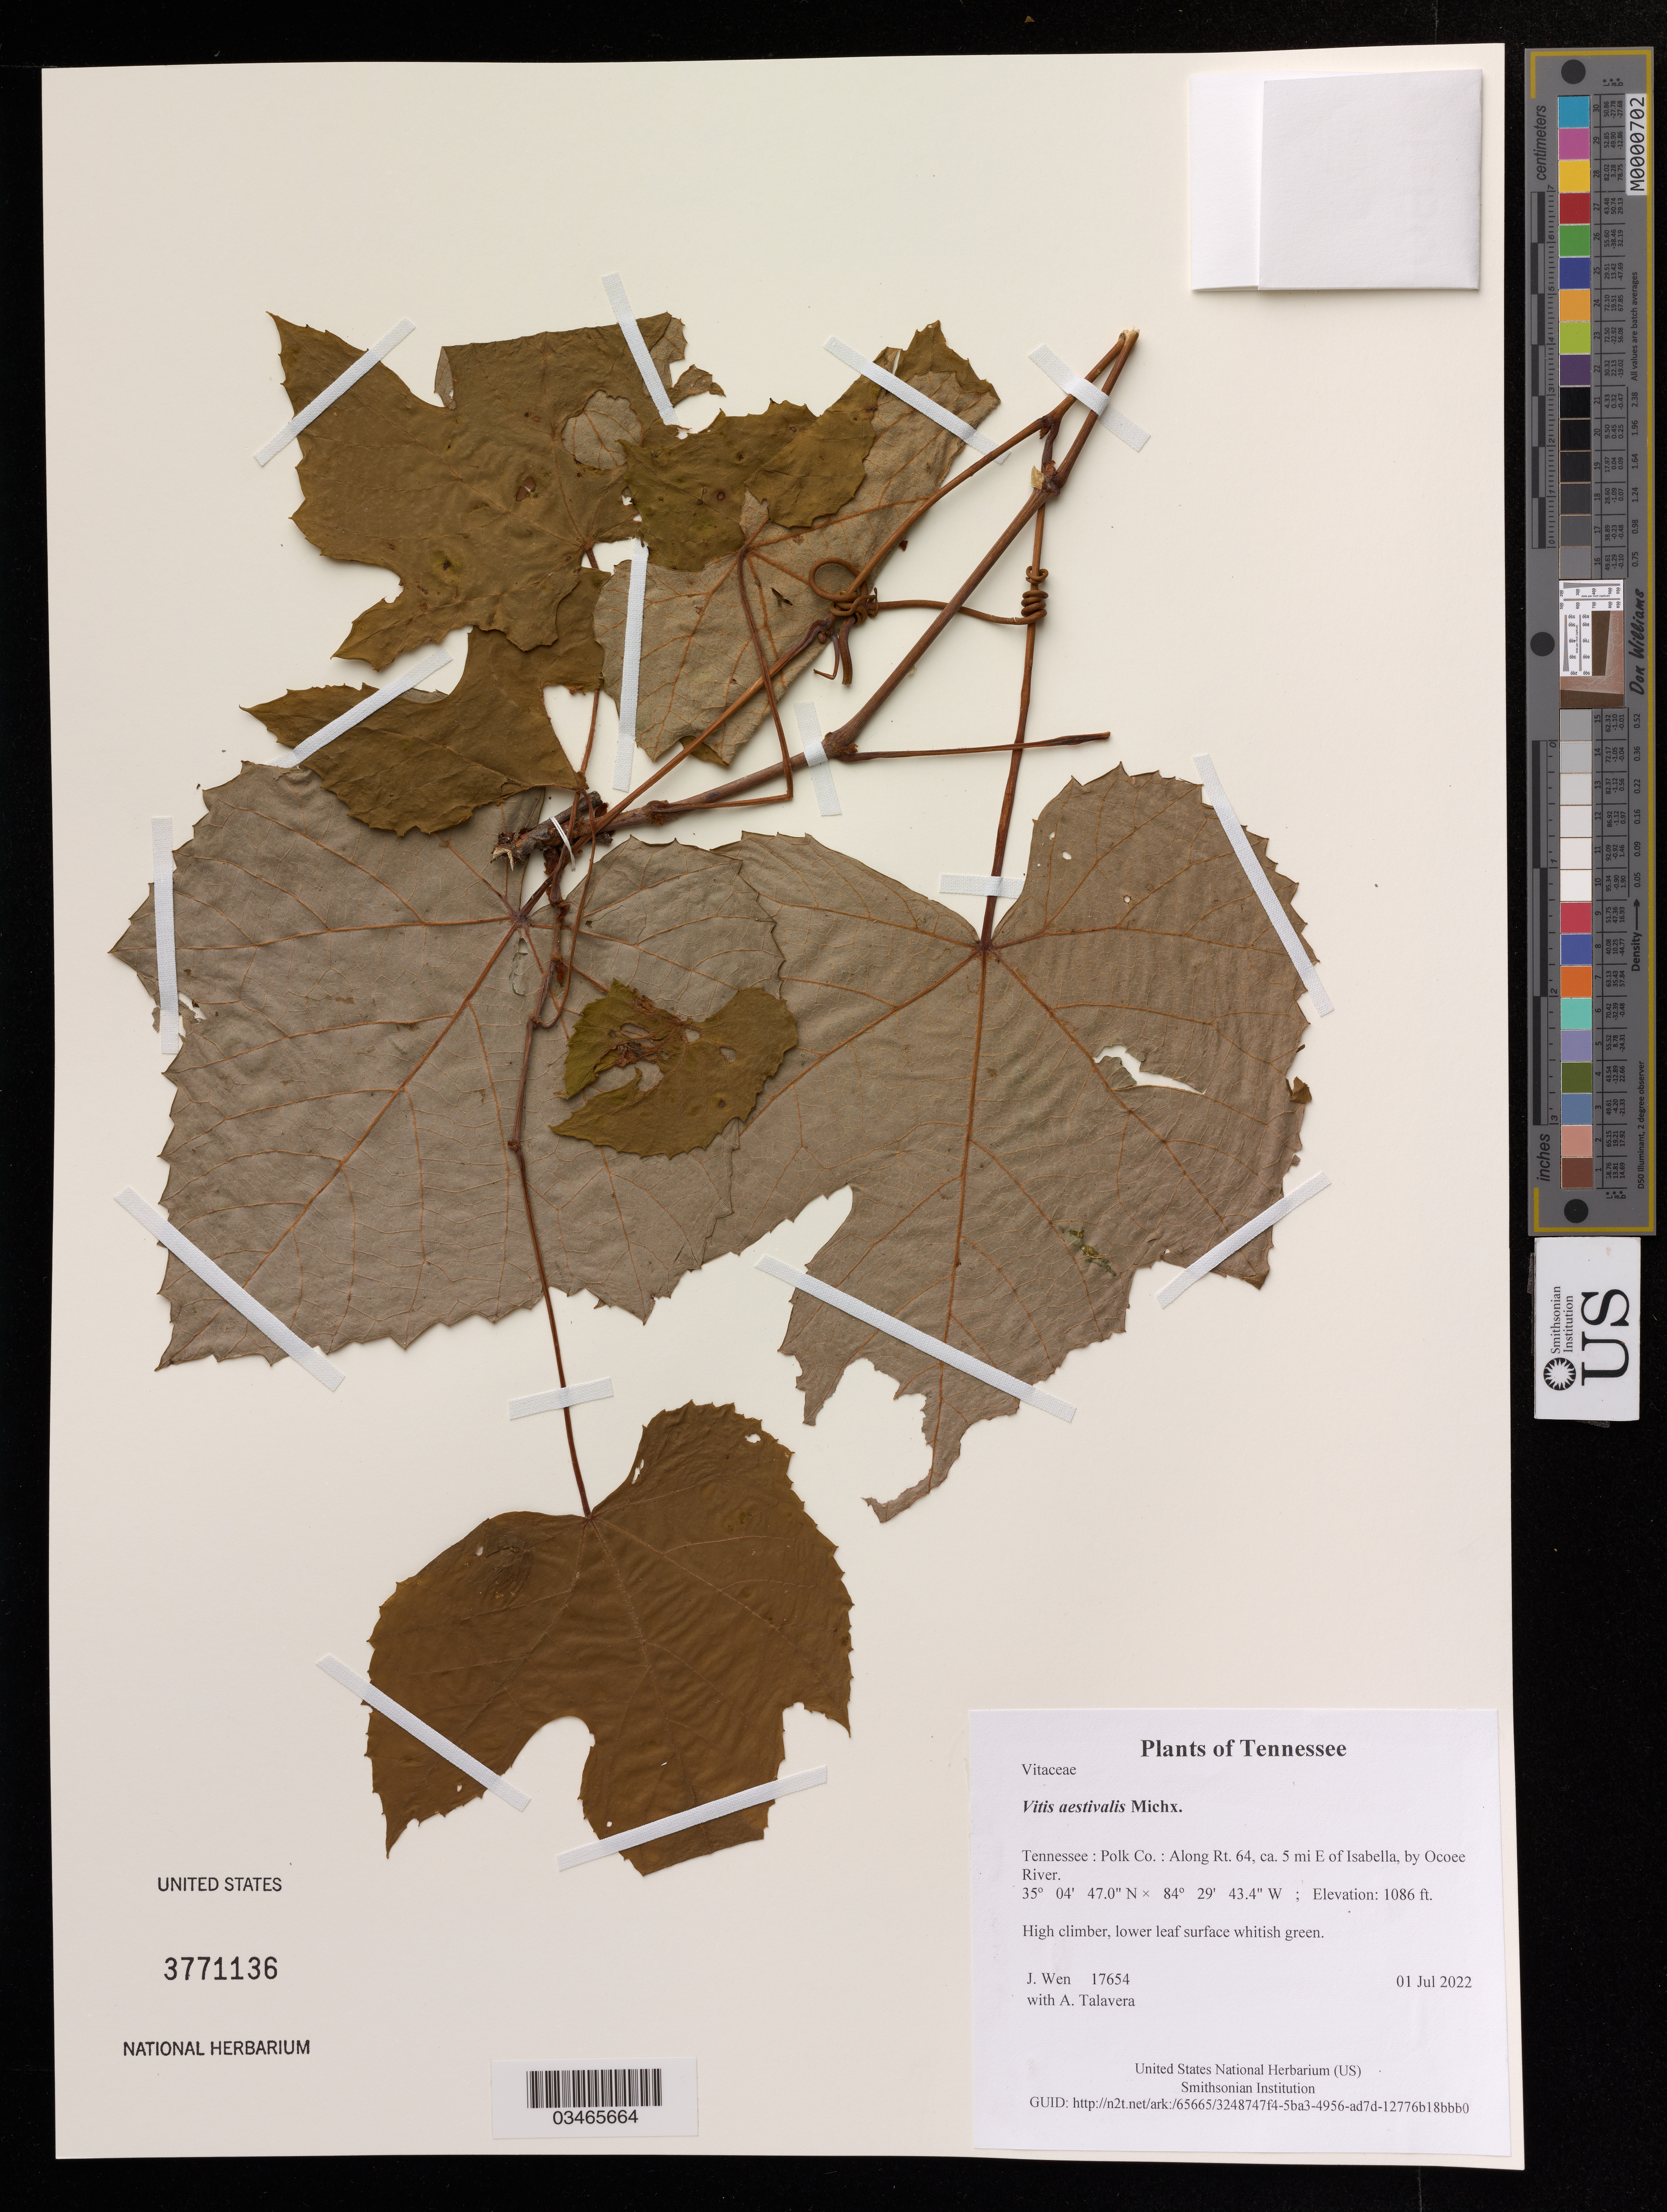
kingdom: Plantae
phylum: Tracheophyta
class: Magnoliopsida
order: Vitales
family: Vitaceae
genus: Vitis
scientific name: Vitis aestivalis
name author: Michx.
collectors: J. Wen & A. Talavera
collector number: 17654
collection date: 2022-07-01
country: United States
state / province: Tennessee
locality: Polk Co.: Along Rt. 64, ca. 5 mi E of Isabella, by Ocoee River.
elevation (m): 331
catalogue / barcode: US 3771136